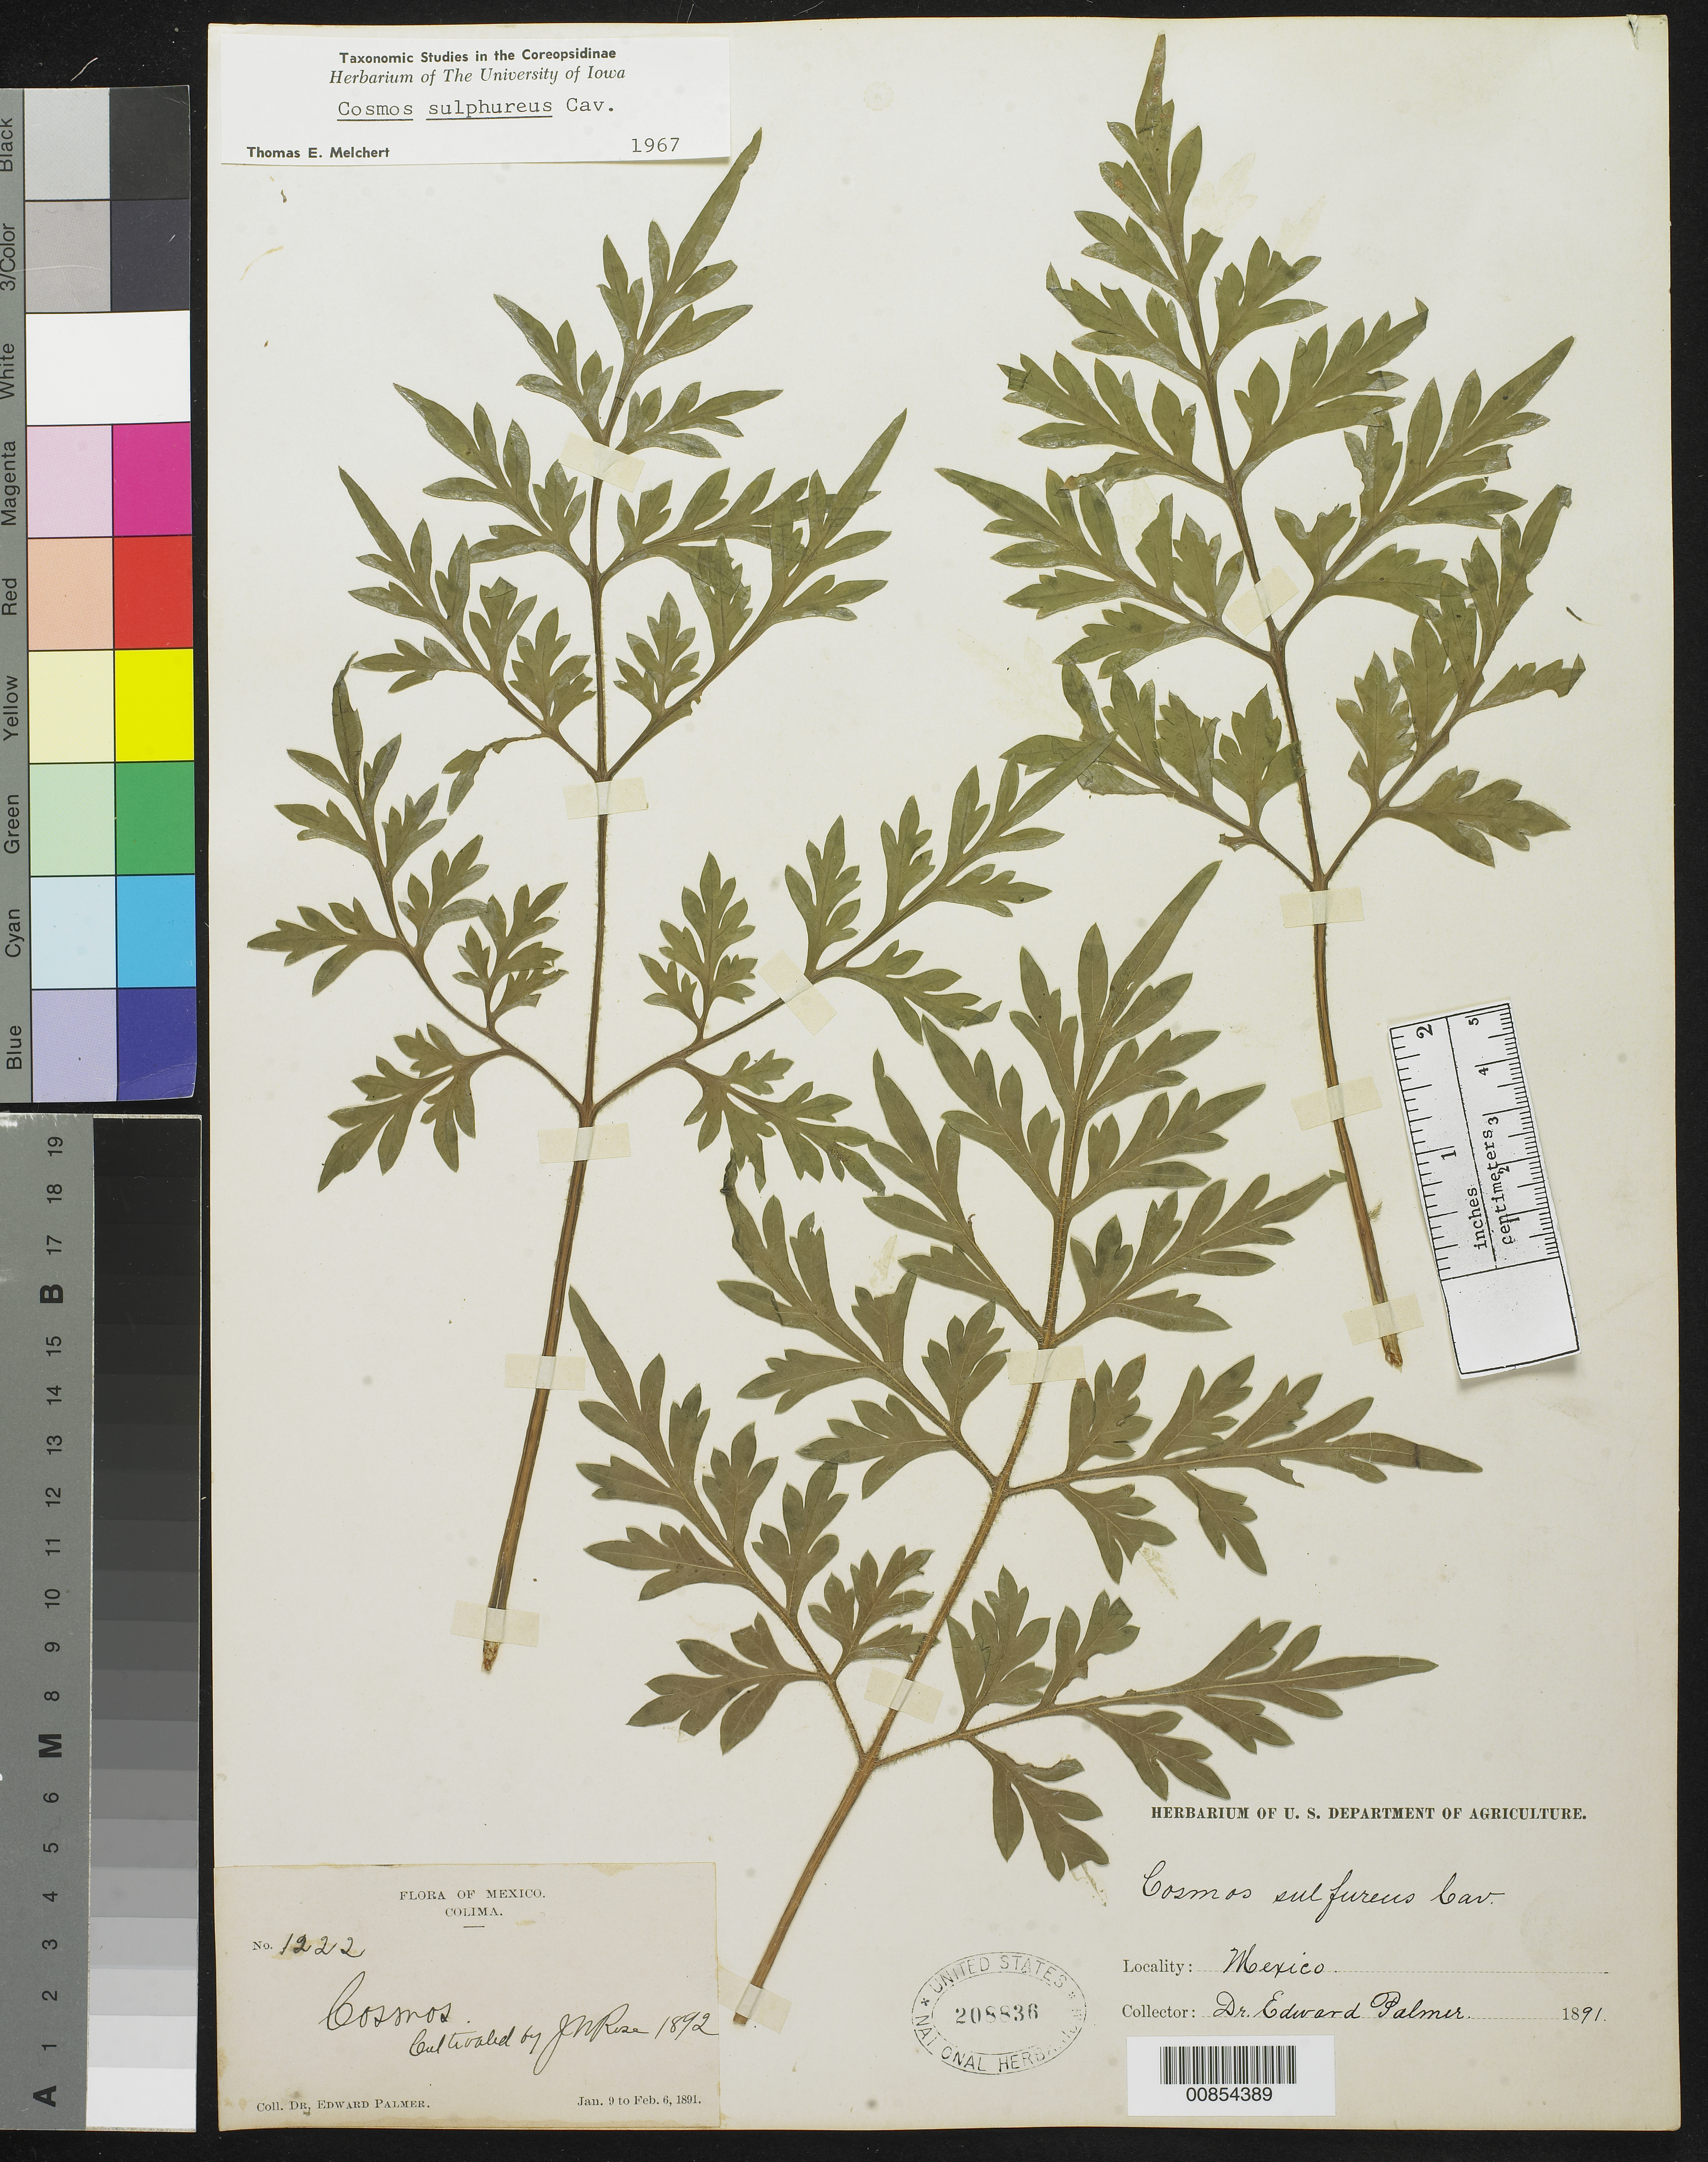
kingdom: Plantae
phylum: Tracheophyta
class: Magnoliopsida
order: Asterales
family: Asteraceae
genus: Cosmos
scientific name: Cosmos sulphureus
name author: Cav.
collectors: E. Palmer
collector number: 1222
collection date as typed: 09 Jan 1891 to 06 Feb 1891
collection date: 1891-01-09/1891-02-06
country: Mexico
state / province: Colima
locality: Colima.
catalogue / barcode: US 208836